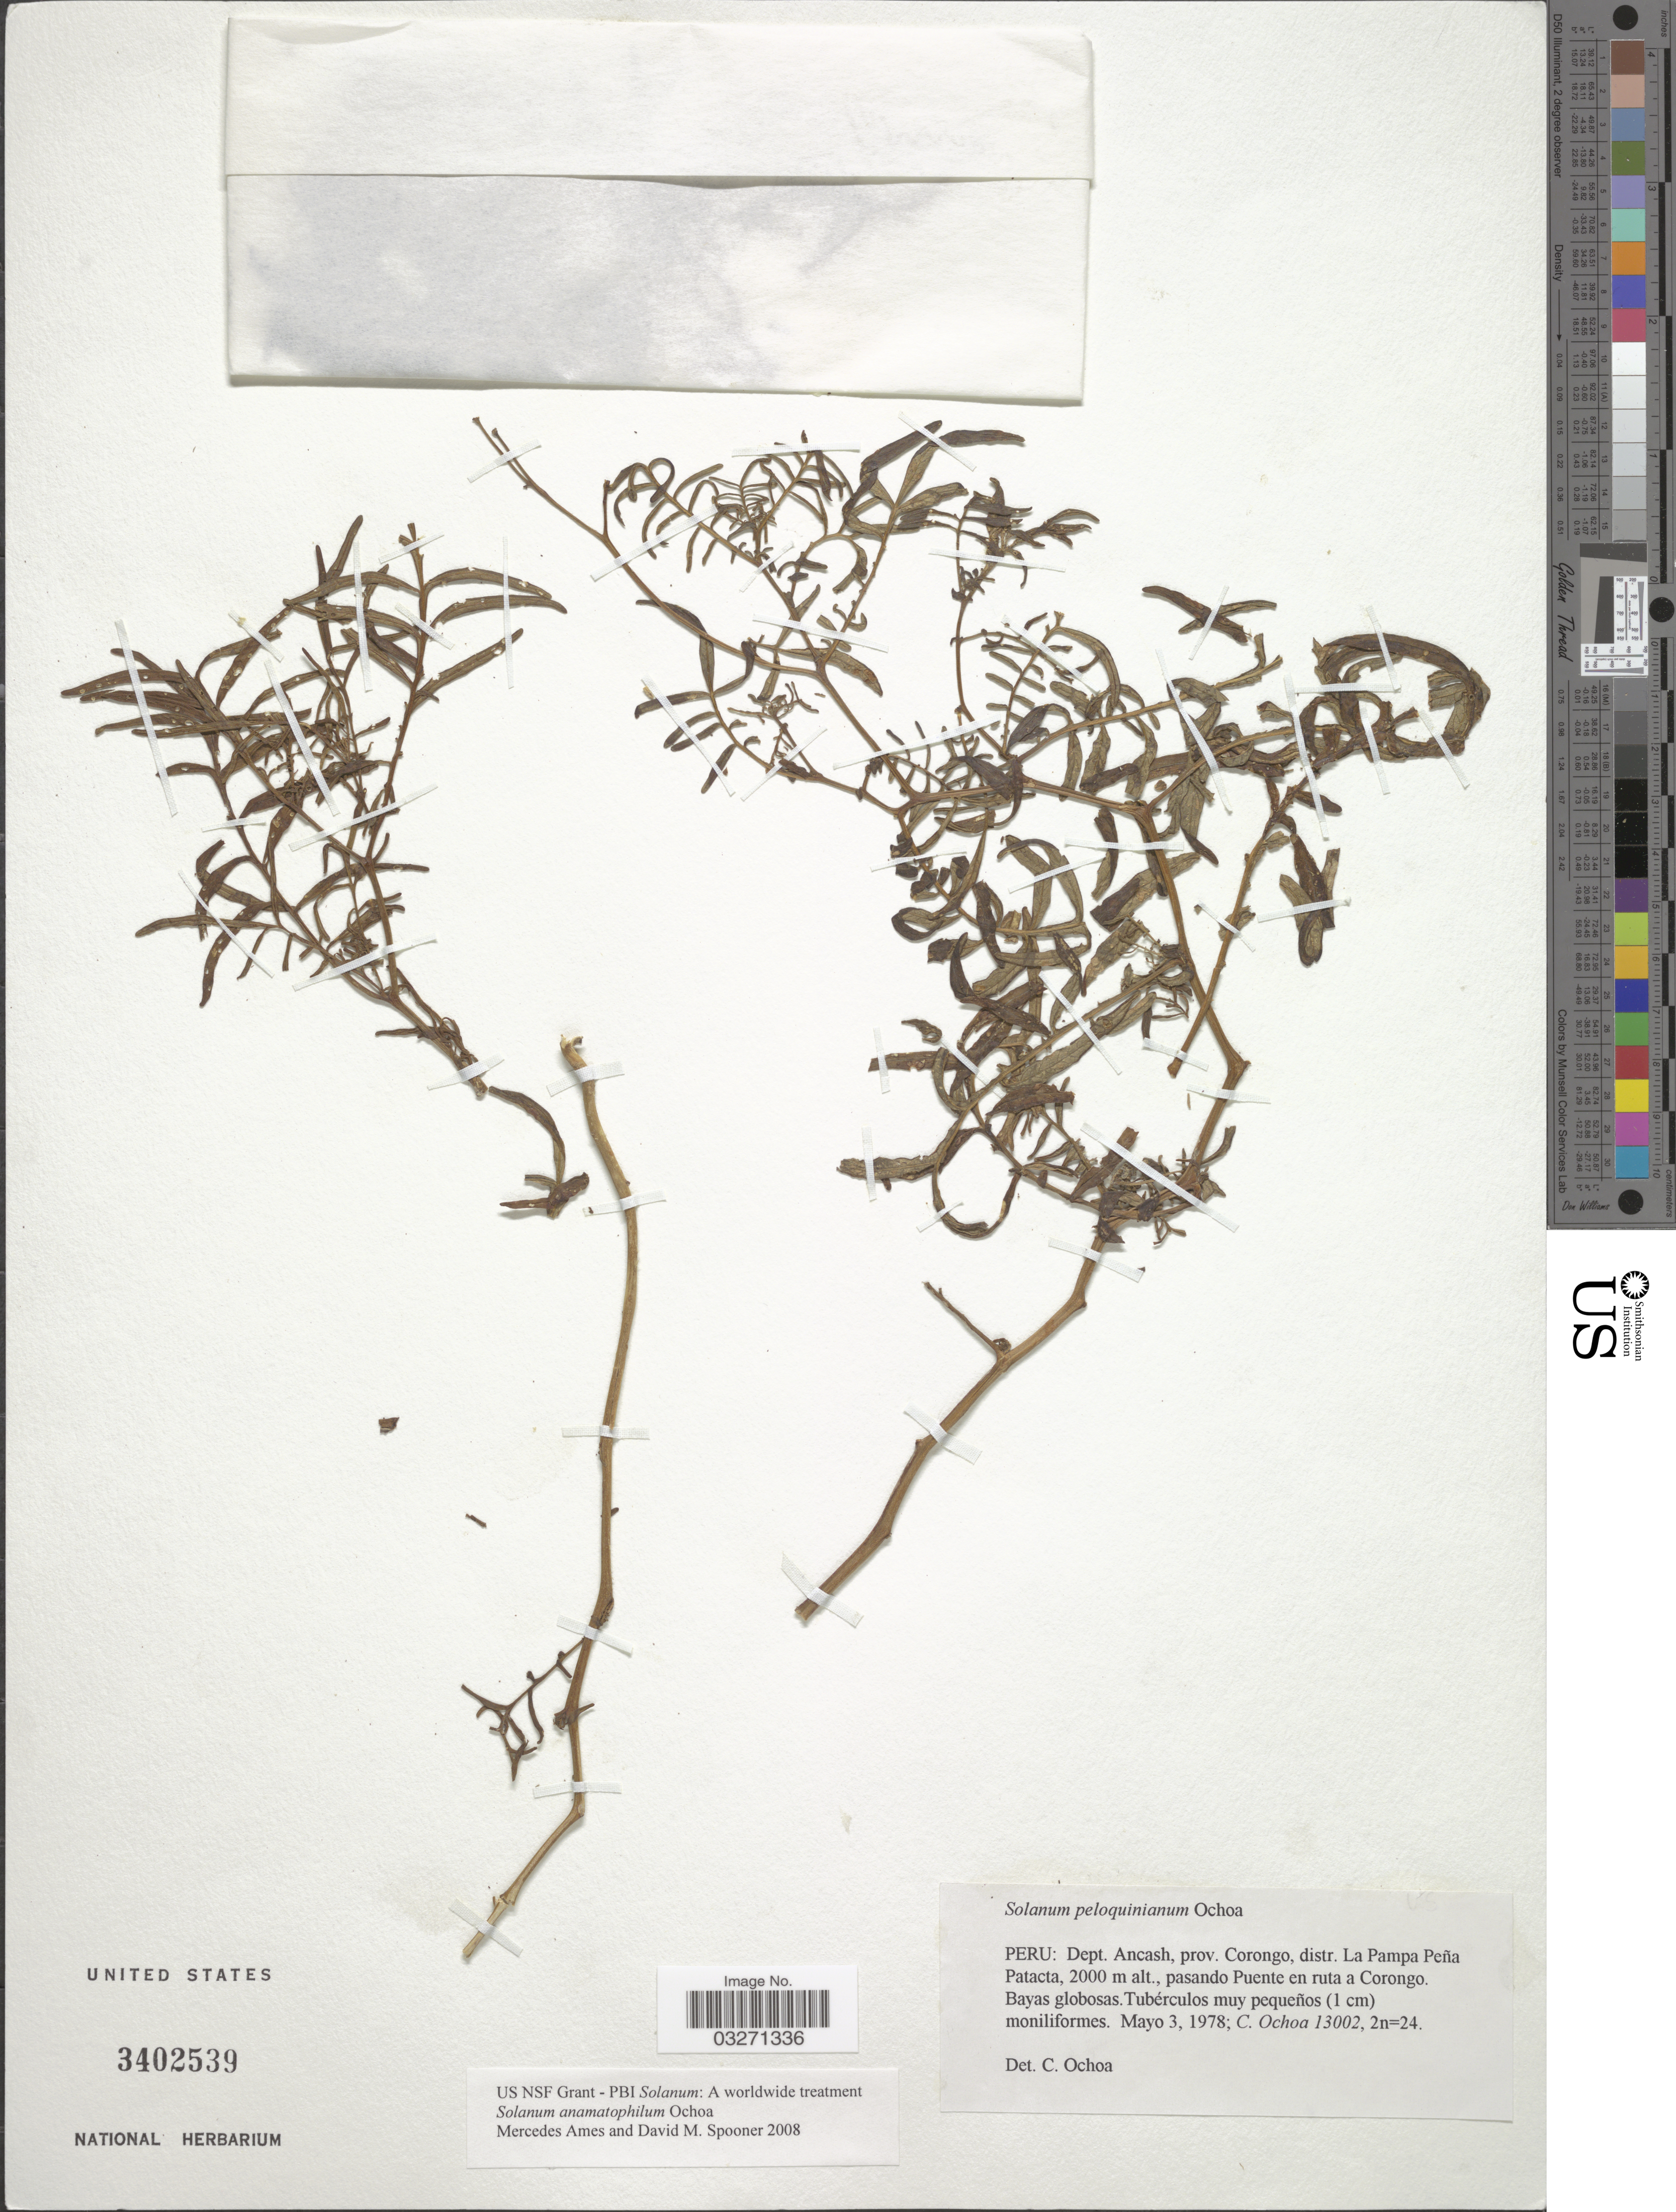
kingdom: Plantae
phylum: Tracheophyta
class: Magnoliopsida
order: Solanales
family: Solanaceae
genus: Solanum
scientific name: Solanum anamatophilum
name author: Ochoa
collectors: C. Ochoa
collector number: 13002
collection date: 1978-05-03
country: Peru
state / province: Ancash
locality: Dept. Ancash, prov. Corongo, distr. La Pampa Peña Patacta, pasando Puente en ruta a Corongo.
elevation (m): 2000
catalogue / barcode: US 3402539